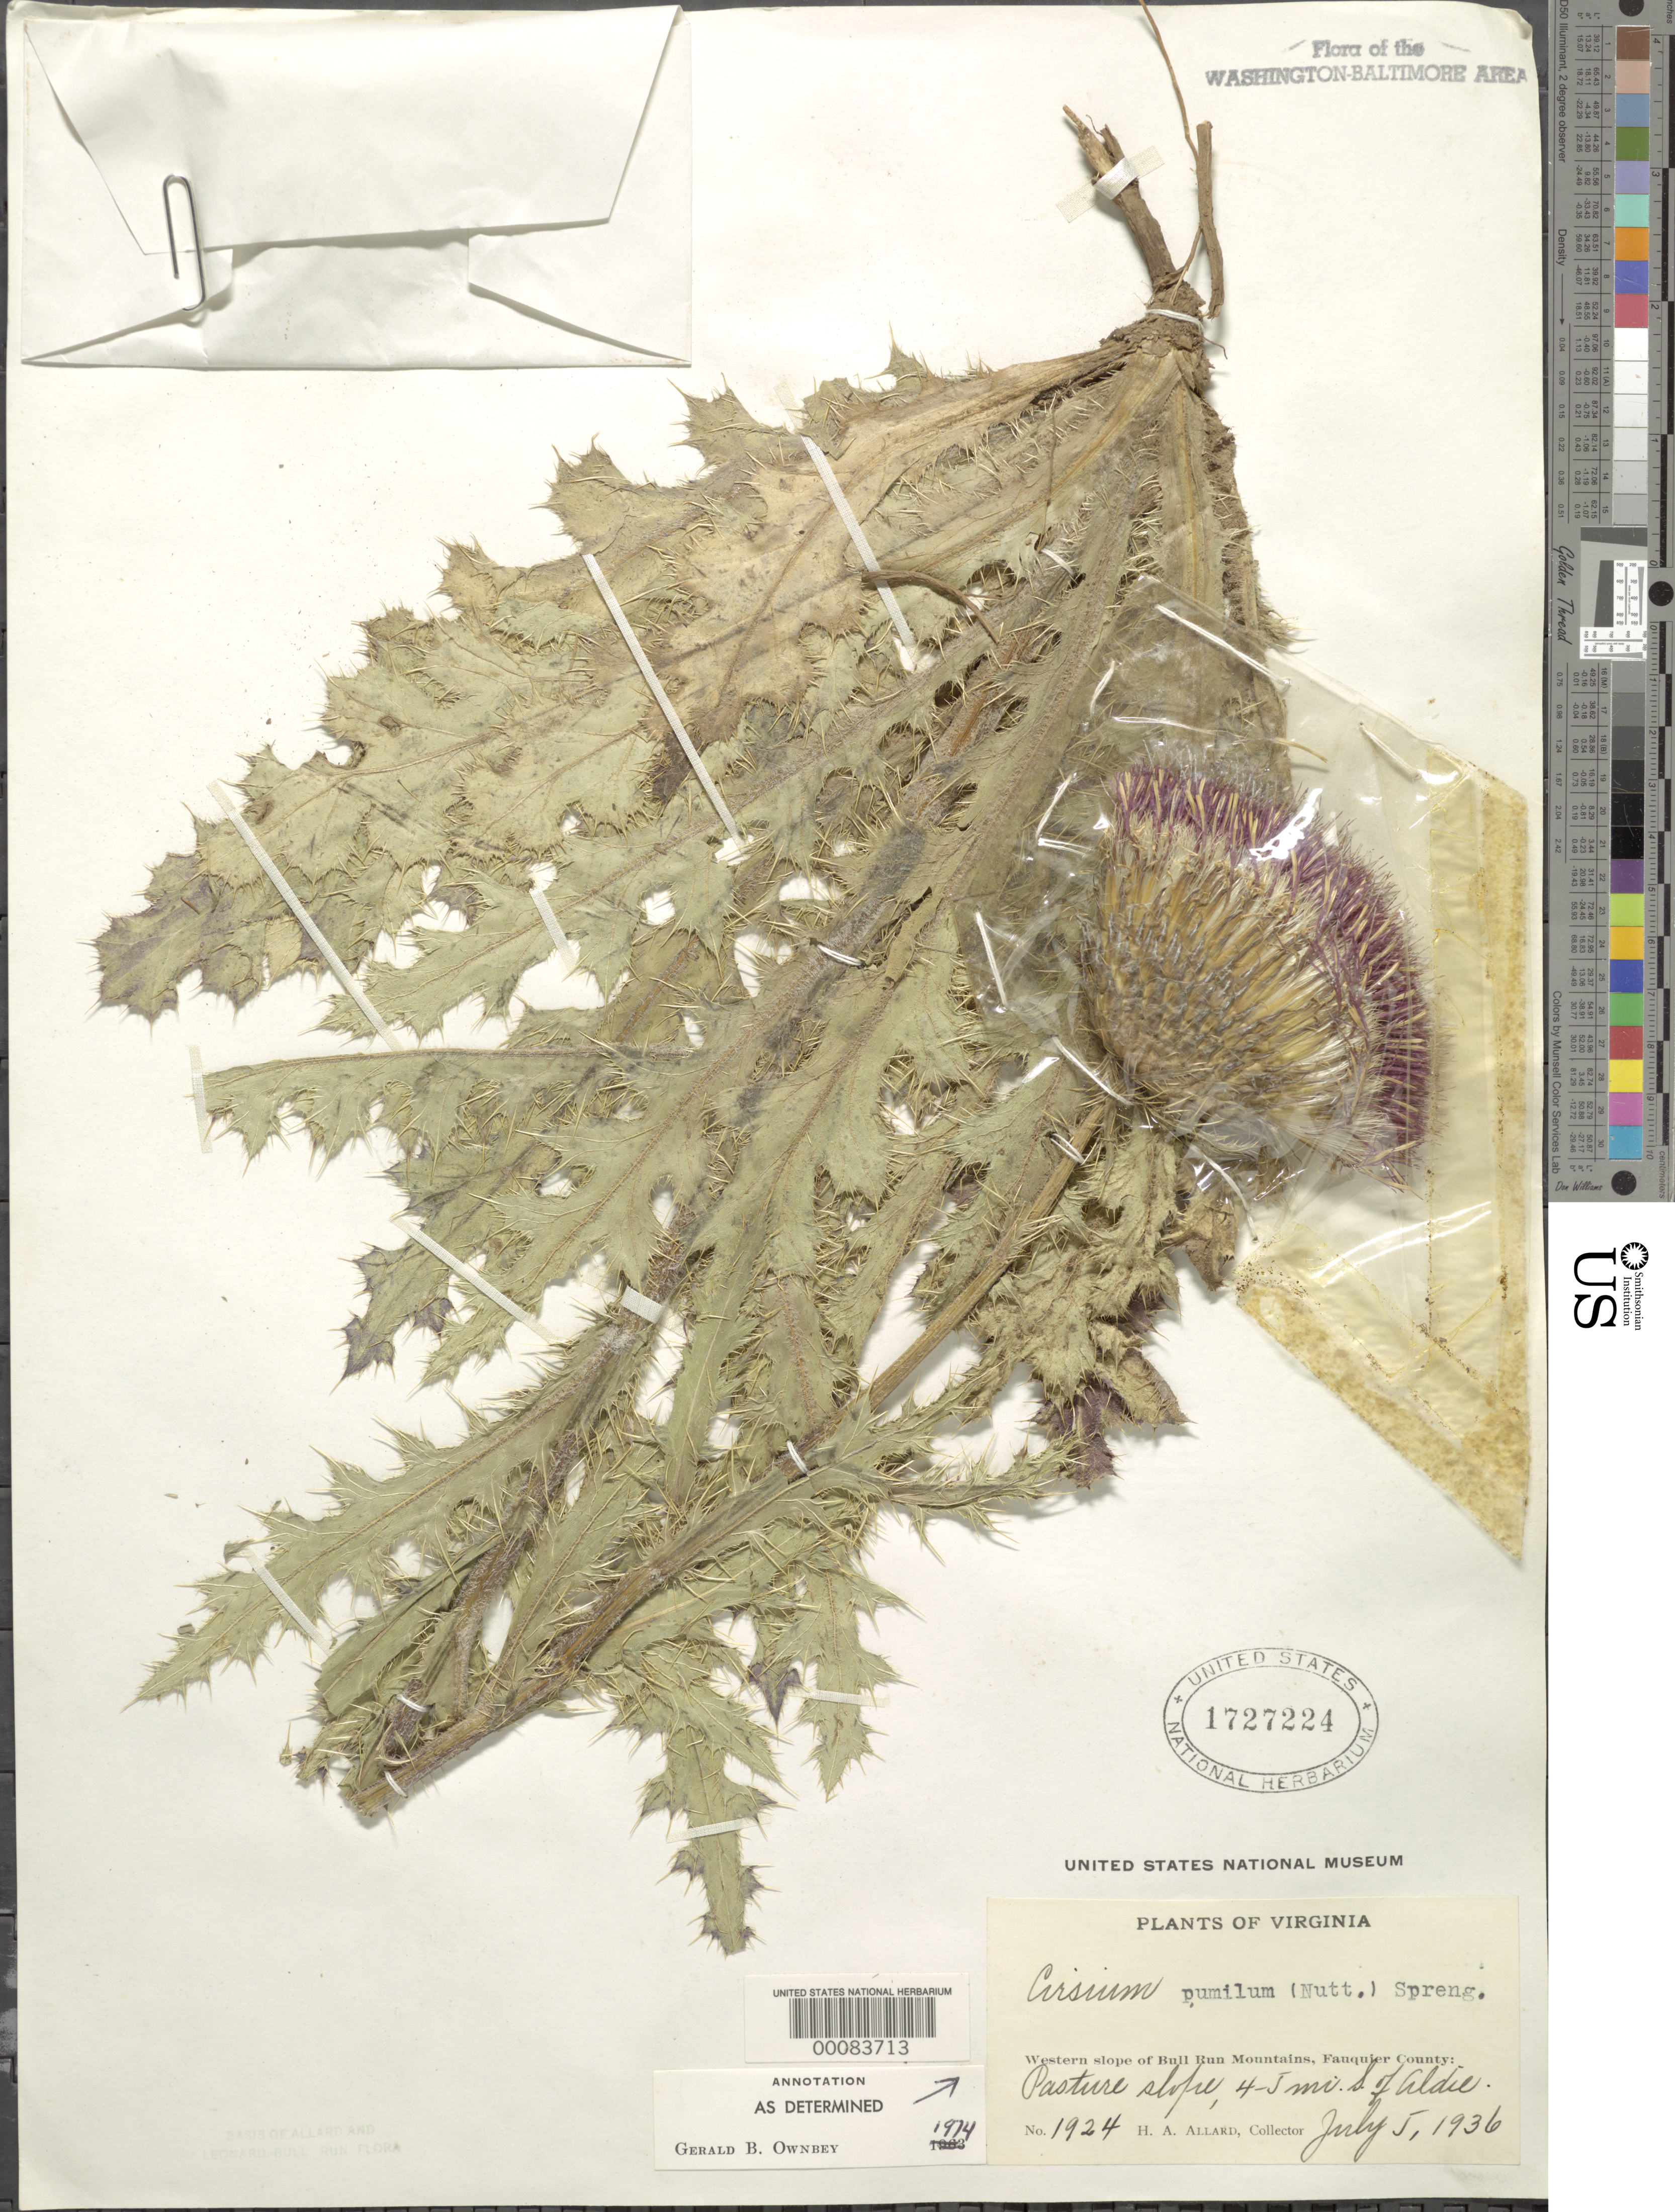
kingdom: Plantae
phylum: Tracheophyta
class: Magnoliopsida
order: Asterales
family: Asteraceae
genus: Cirsium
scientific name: Cirsium pumilum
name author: (Nutt.) Spreng.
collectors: H. A. Allard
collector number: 1924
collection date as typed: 05 Jul 1936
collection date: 1936-07-05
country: United States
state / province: Virginia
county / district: Fauquier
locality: South of Aldie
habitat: Pastuer slope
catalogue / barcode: US 1727224